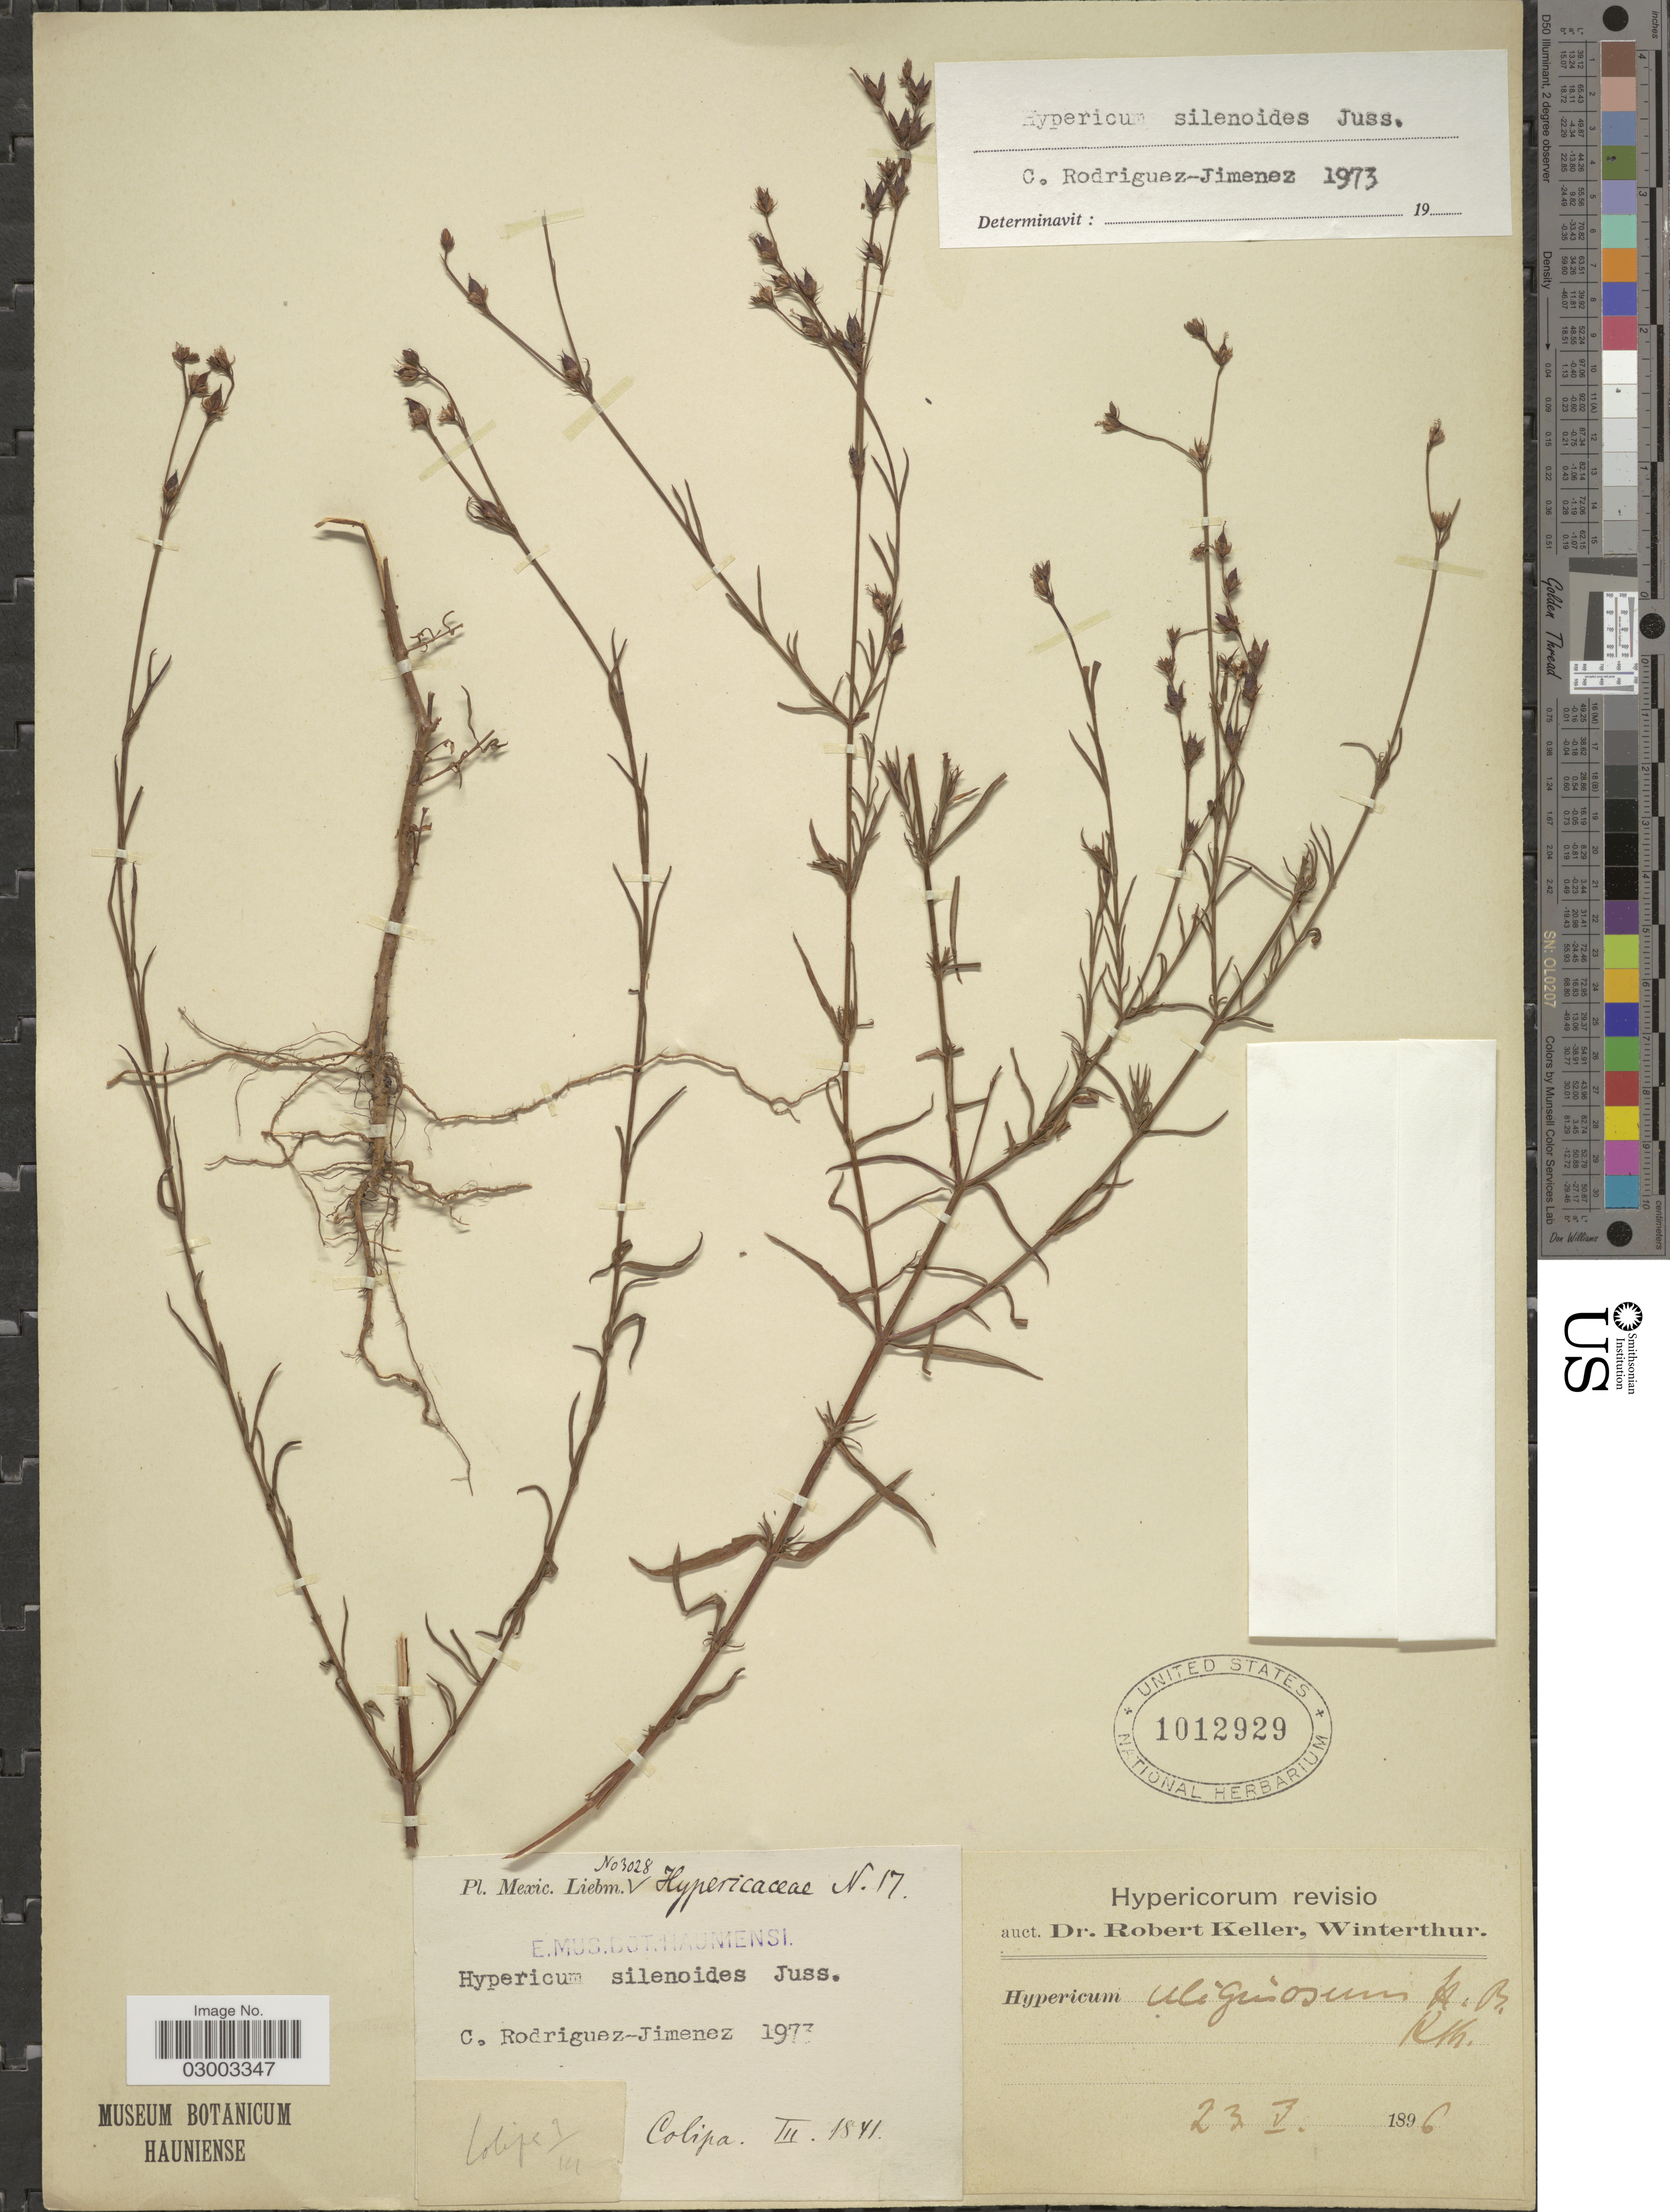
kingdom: Plantae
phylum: Tracheophyta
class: Magnoliopsida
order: Malpighiales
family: Hypericaceae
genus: Hypericum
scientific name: Hypericum silenoides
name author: Juss.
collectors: Liebmann, --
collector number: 3028/17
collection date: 1841-03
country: Mexico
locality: Colipa.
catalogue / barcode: US 1012929